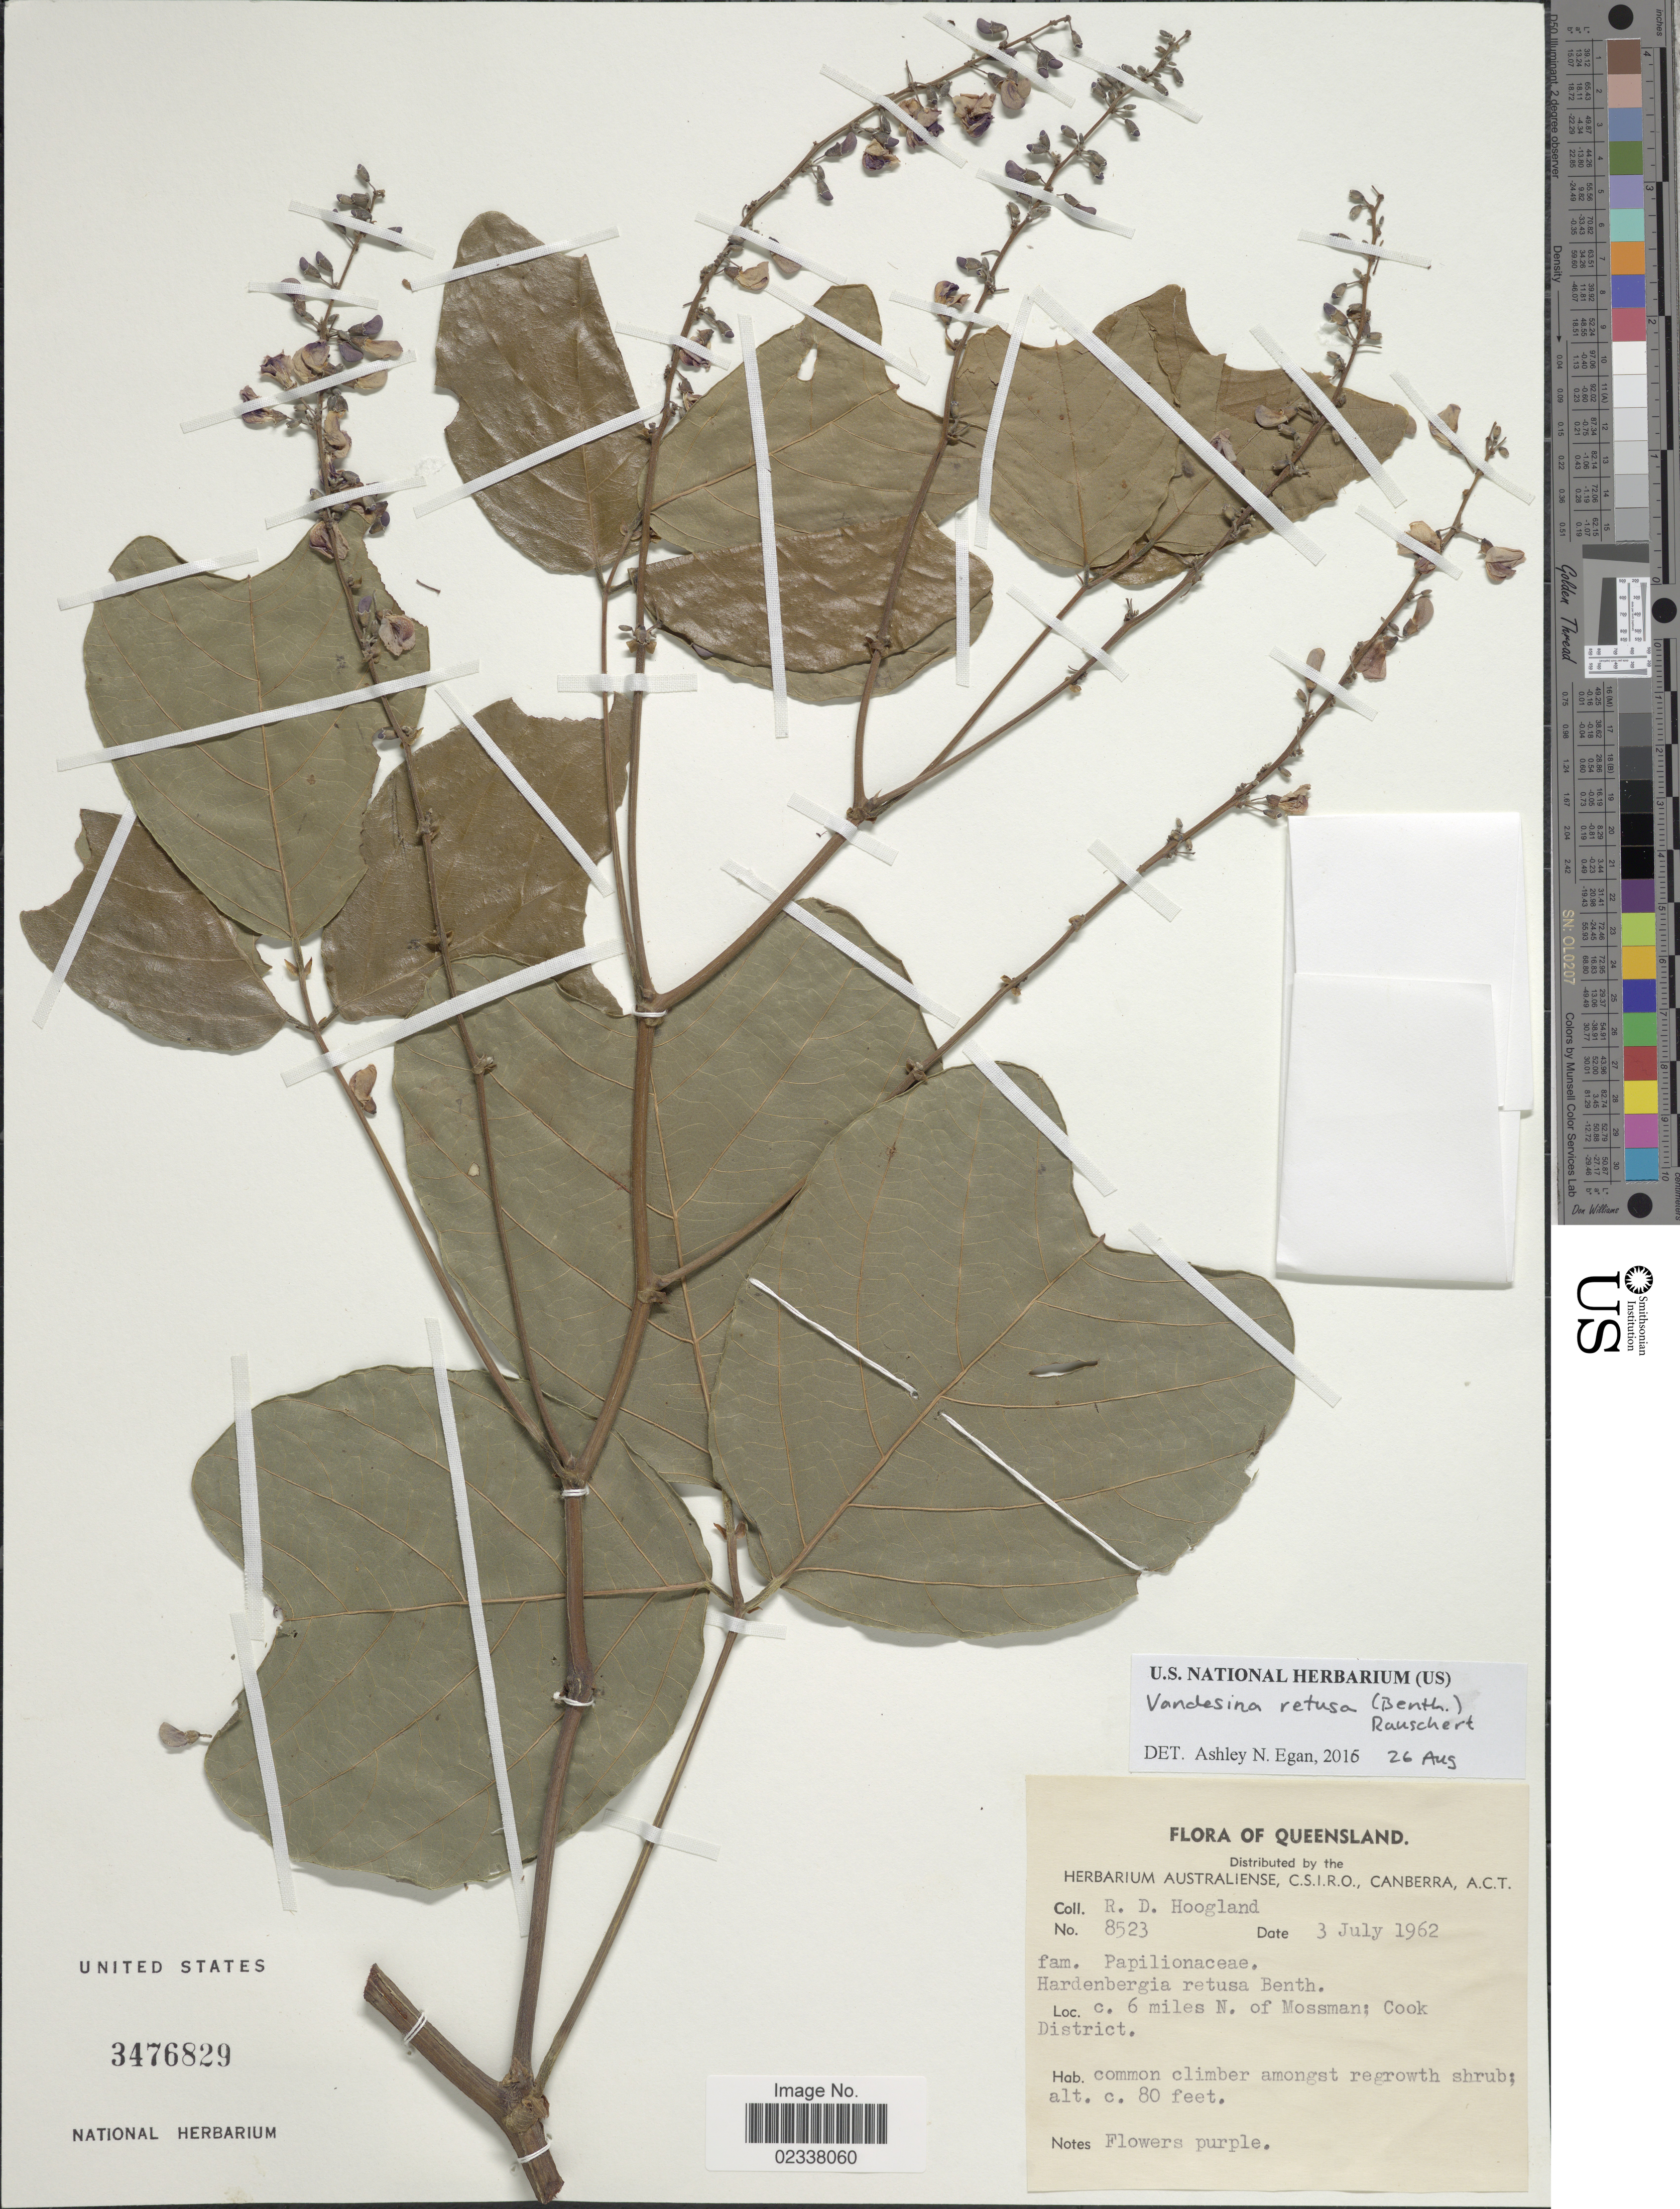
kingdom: Plantae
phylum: Tracheophyta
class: Magnoliopsida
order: Fabales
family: Fabaceae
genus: Vandasina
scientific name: Vandasina retusa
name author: (Benth.) Rauschert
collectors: R. D. Hoogland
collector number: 8523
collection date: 1962-07-03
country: Australia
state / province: Queensland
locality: C. 6 miles N. of Mossman; Cook District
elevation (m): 24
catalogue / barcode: US 3476829